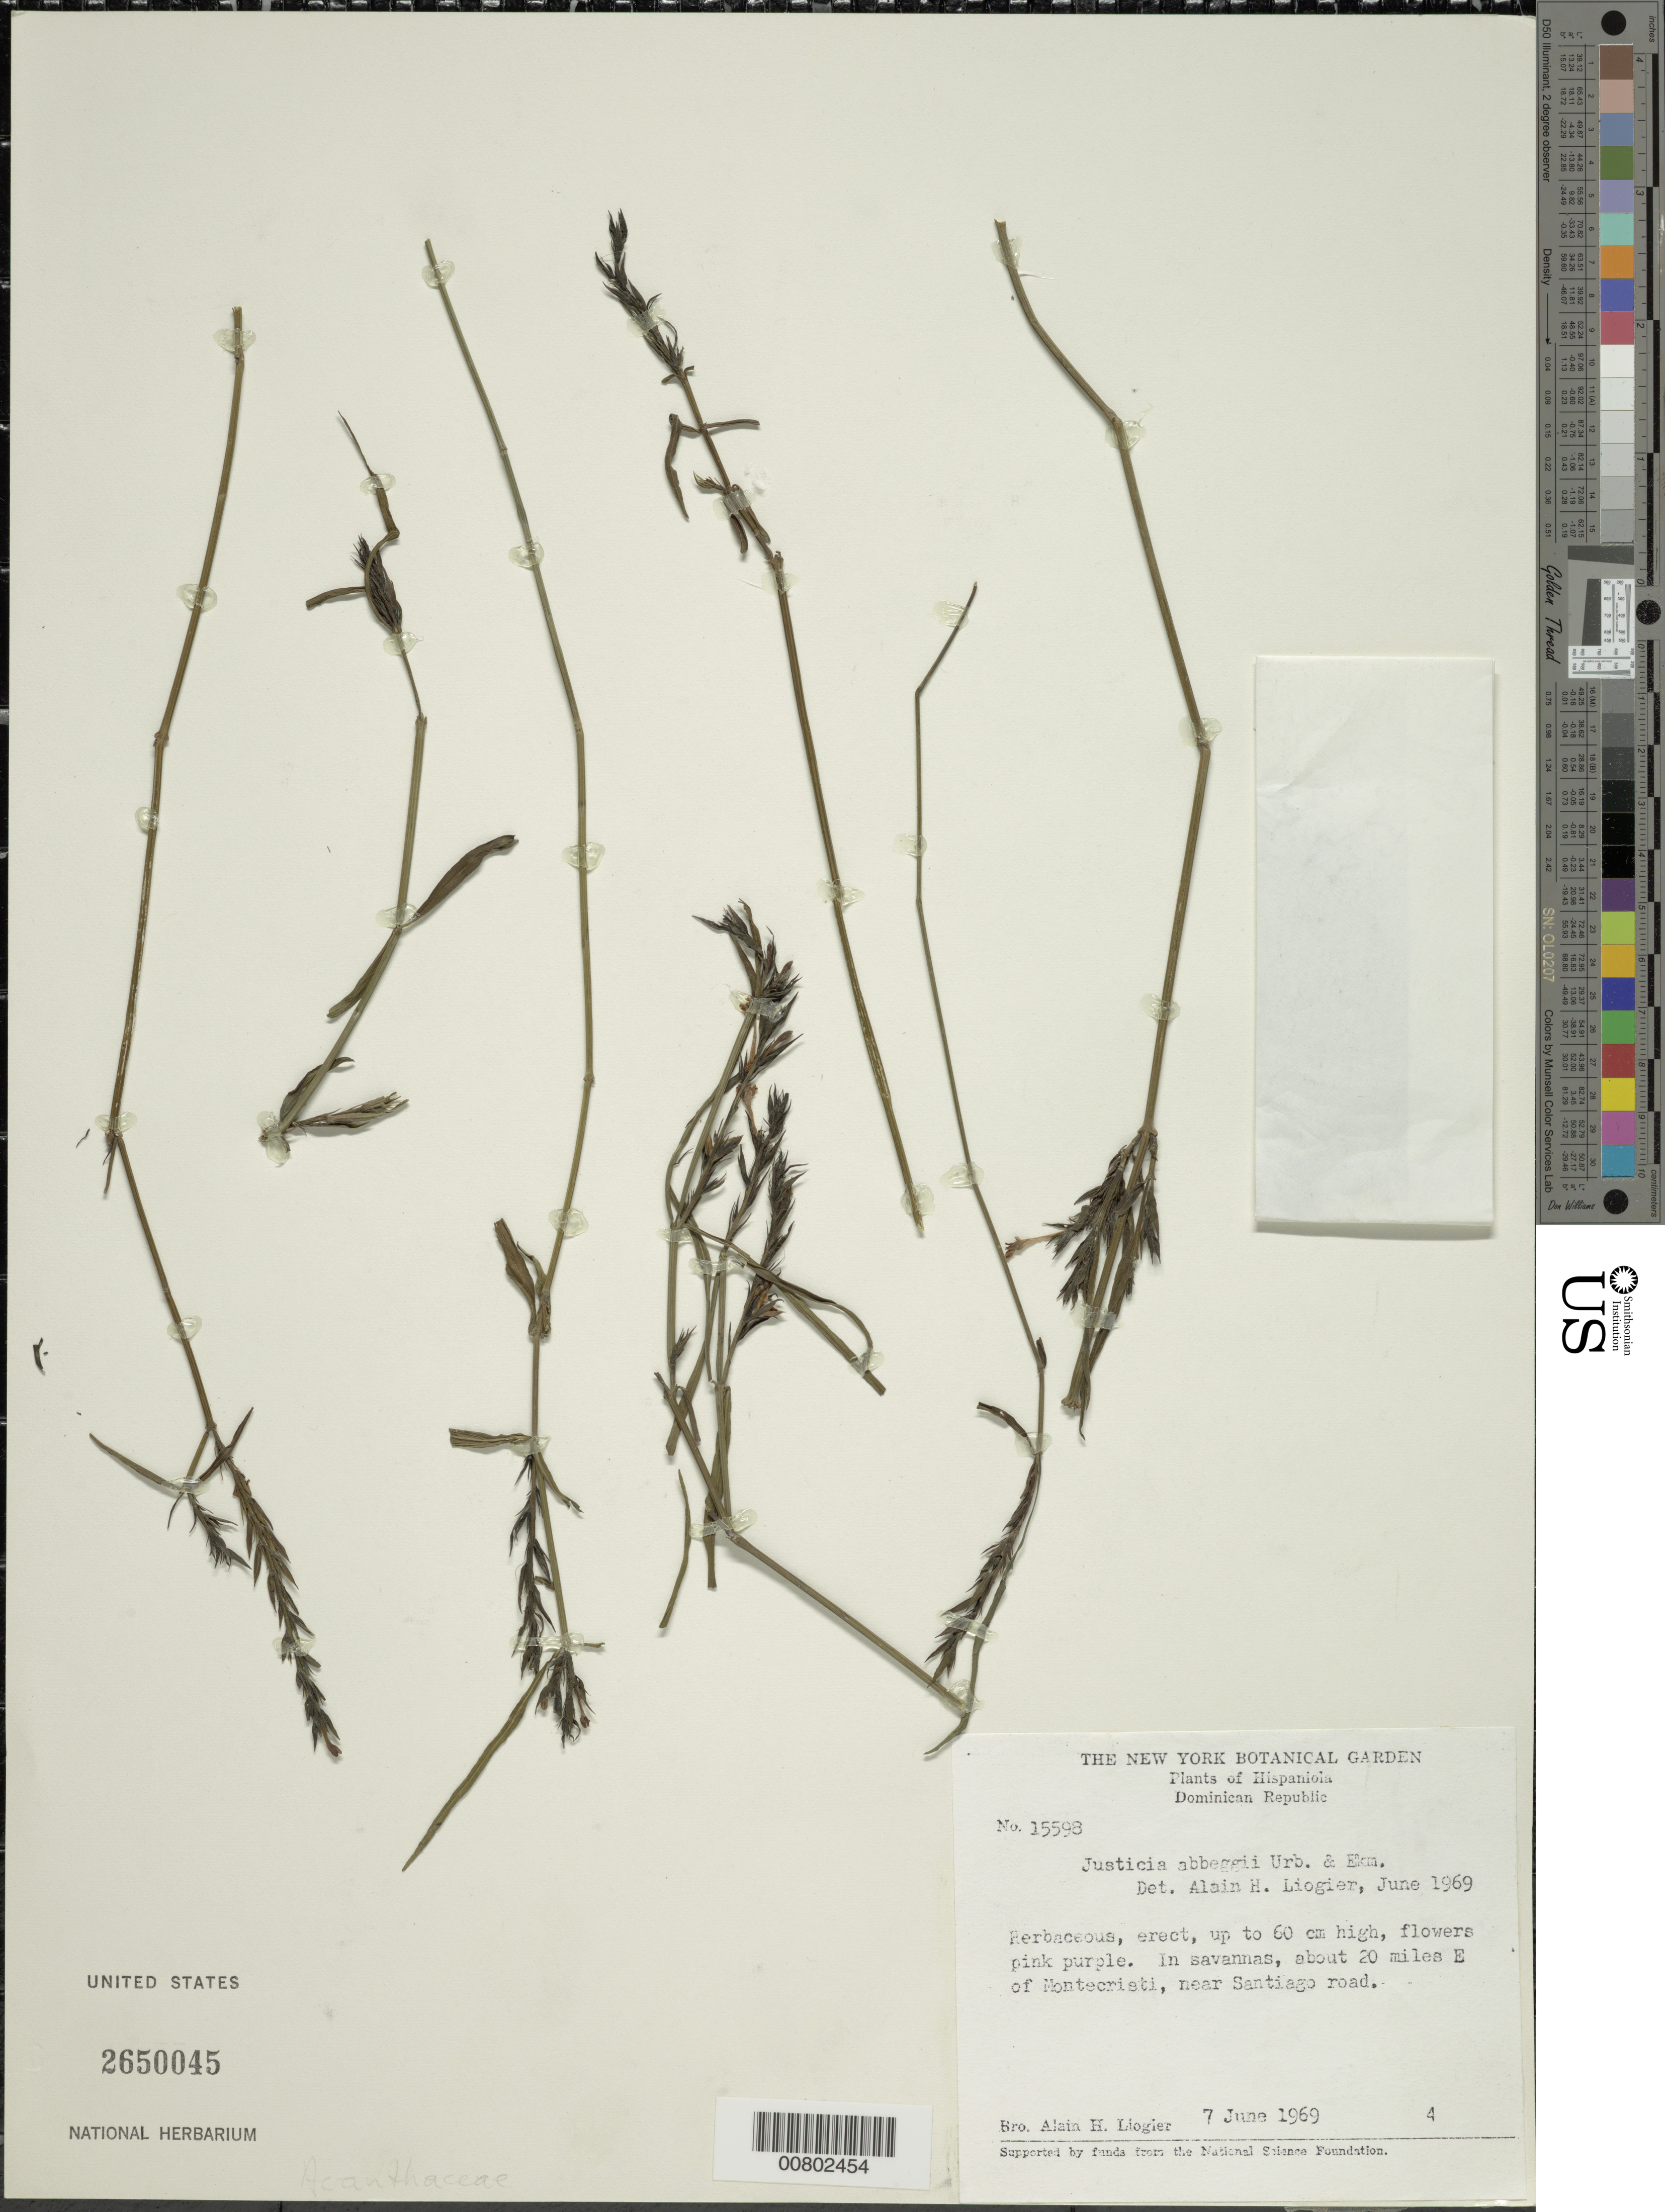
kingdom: Plantae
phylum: Tracheophyta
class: Magnoliopsida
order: Lamiales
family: Acanthaceae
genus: Justicia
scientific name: Justicia abeggii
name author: Urb. & Ekman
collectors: A. H. Liogier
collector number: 15598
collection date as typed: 07 Jun 1969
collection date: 1969-06-07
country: Dominican Republic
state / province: Monte Cristi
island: Hispaniola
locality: About 20 miles E of Montecristi, near Santiago Road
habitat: In savannas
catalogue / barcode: US 2650045